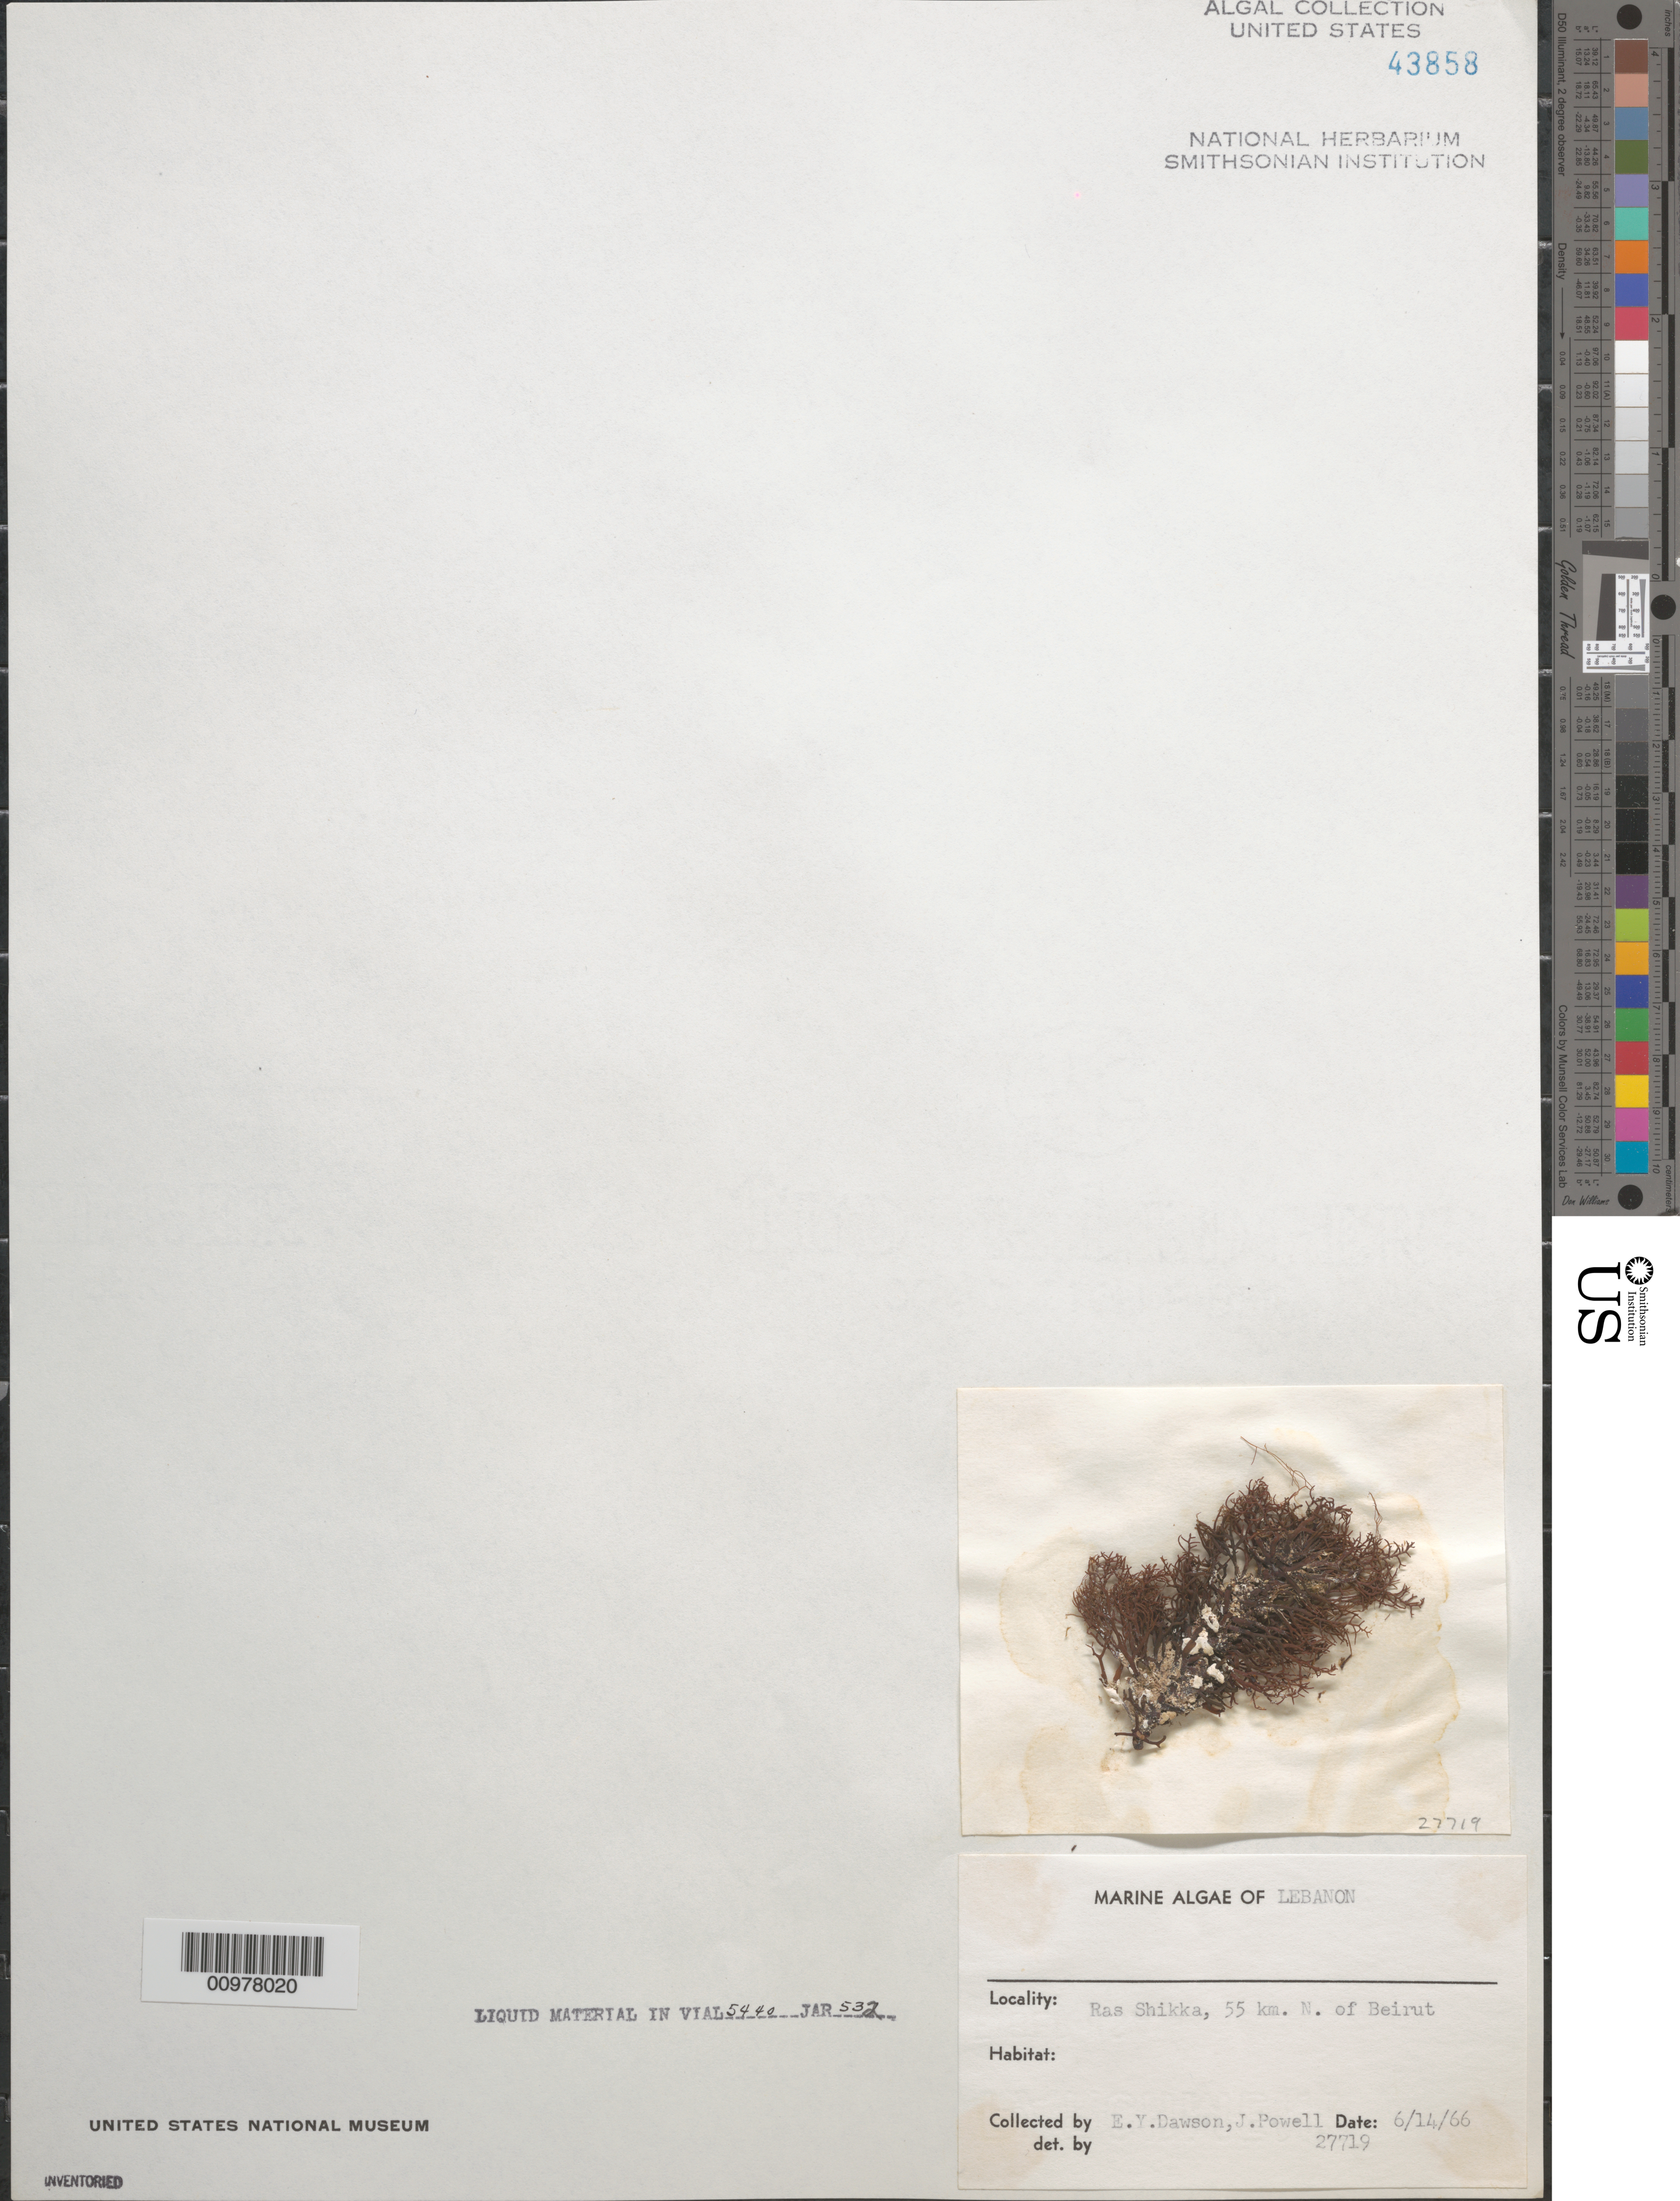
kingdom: Chromista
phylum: Ochrophyta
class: Phaeophyceae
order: Fucales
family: Sargassaceae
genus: Gongolaria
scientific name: Gongolaria sp.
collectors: E. Y. Dawson & J. Powell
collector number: EYD 27719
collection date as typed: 14 Jun 1966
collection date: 1966-06-14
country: Lebanon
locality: Ras Shikka, 55 km north of Beirut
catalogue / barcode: US 43858